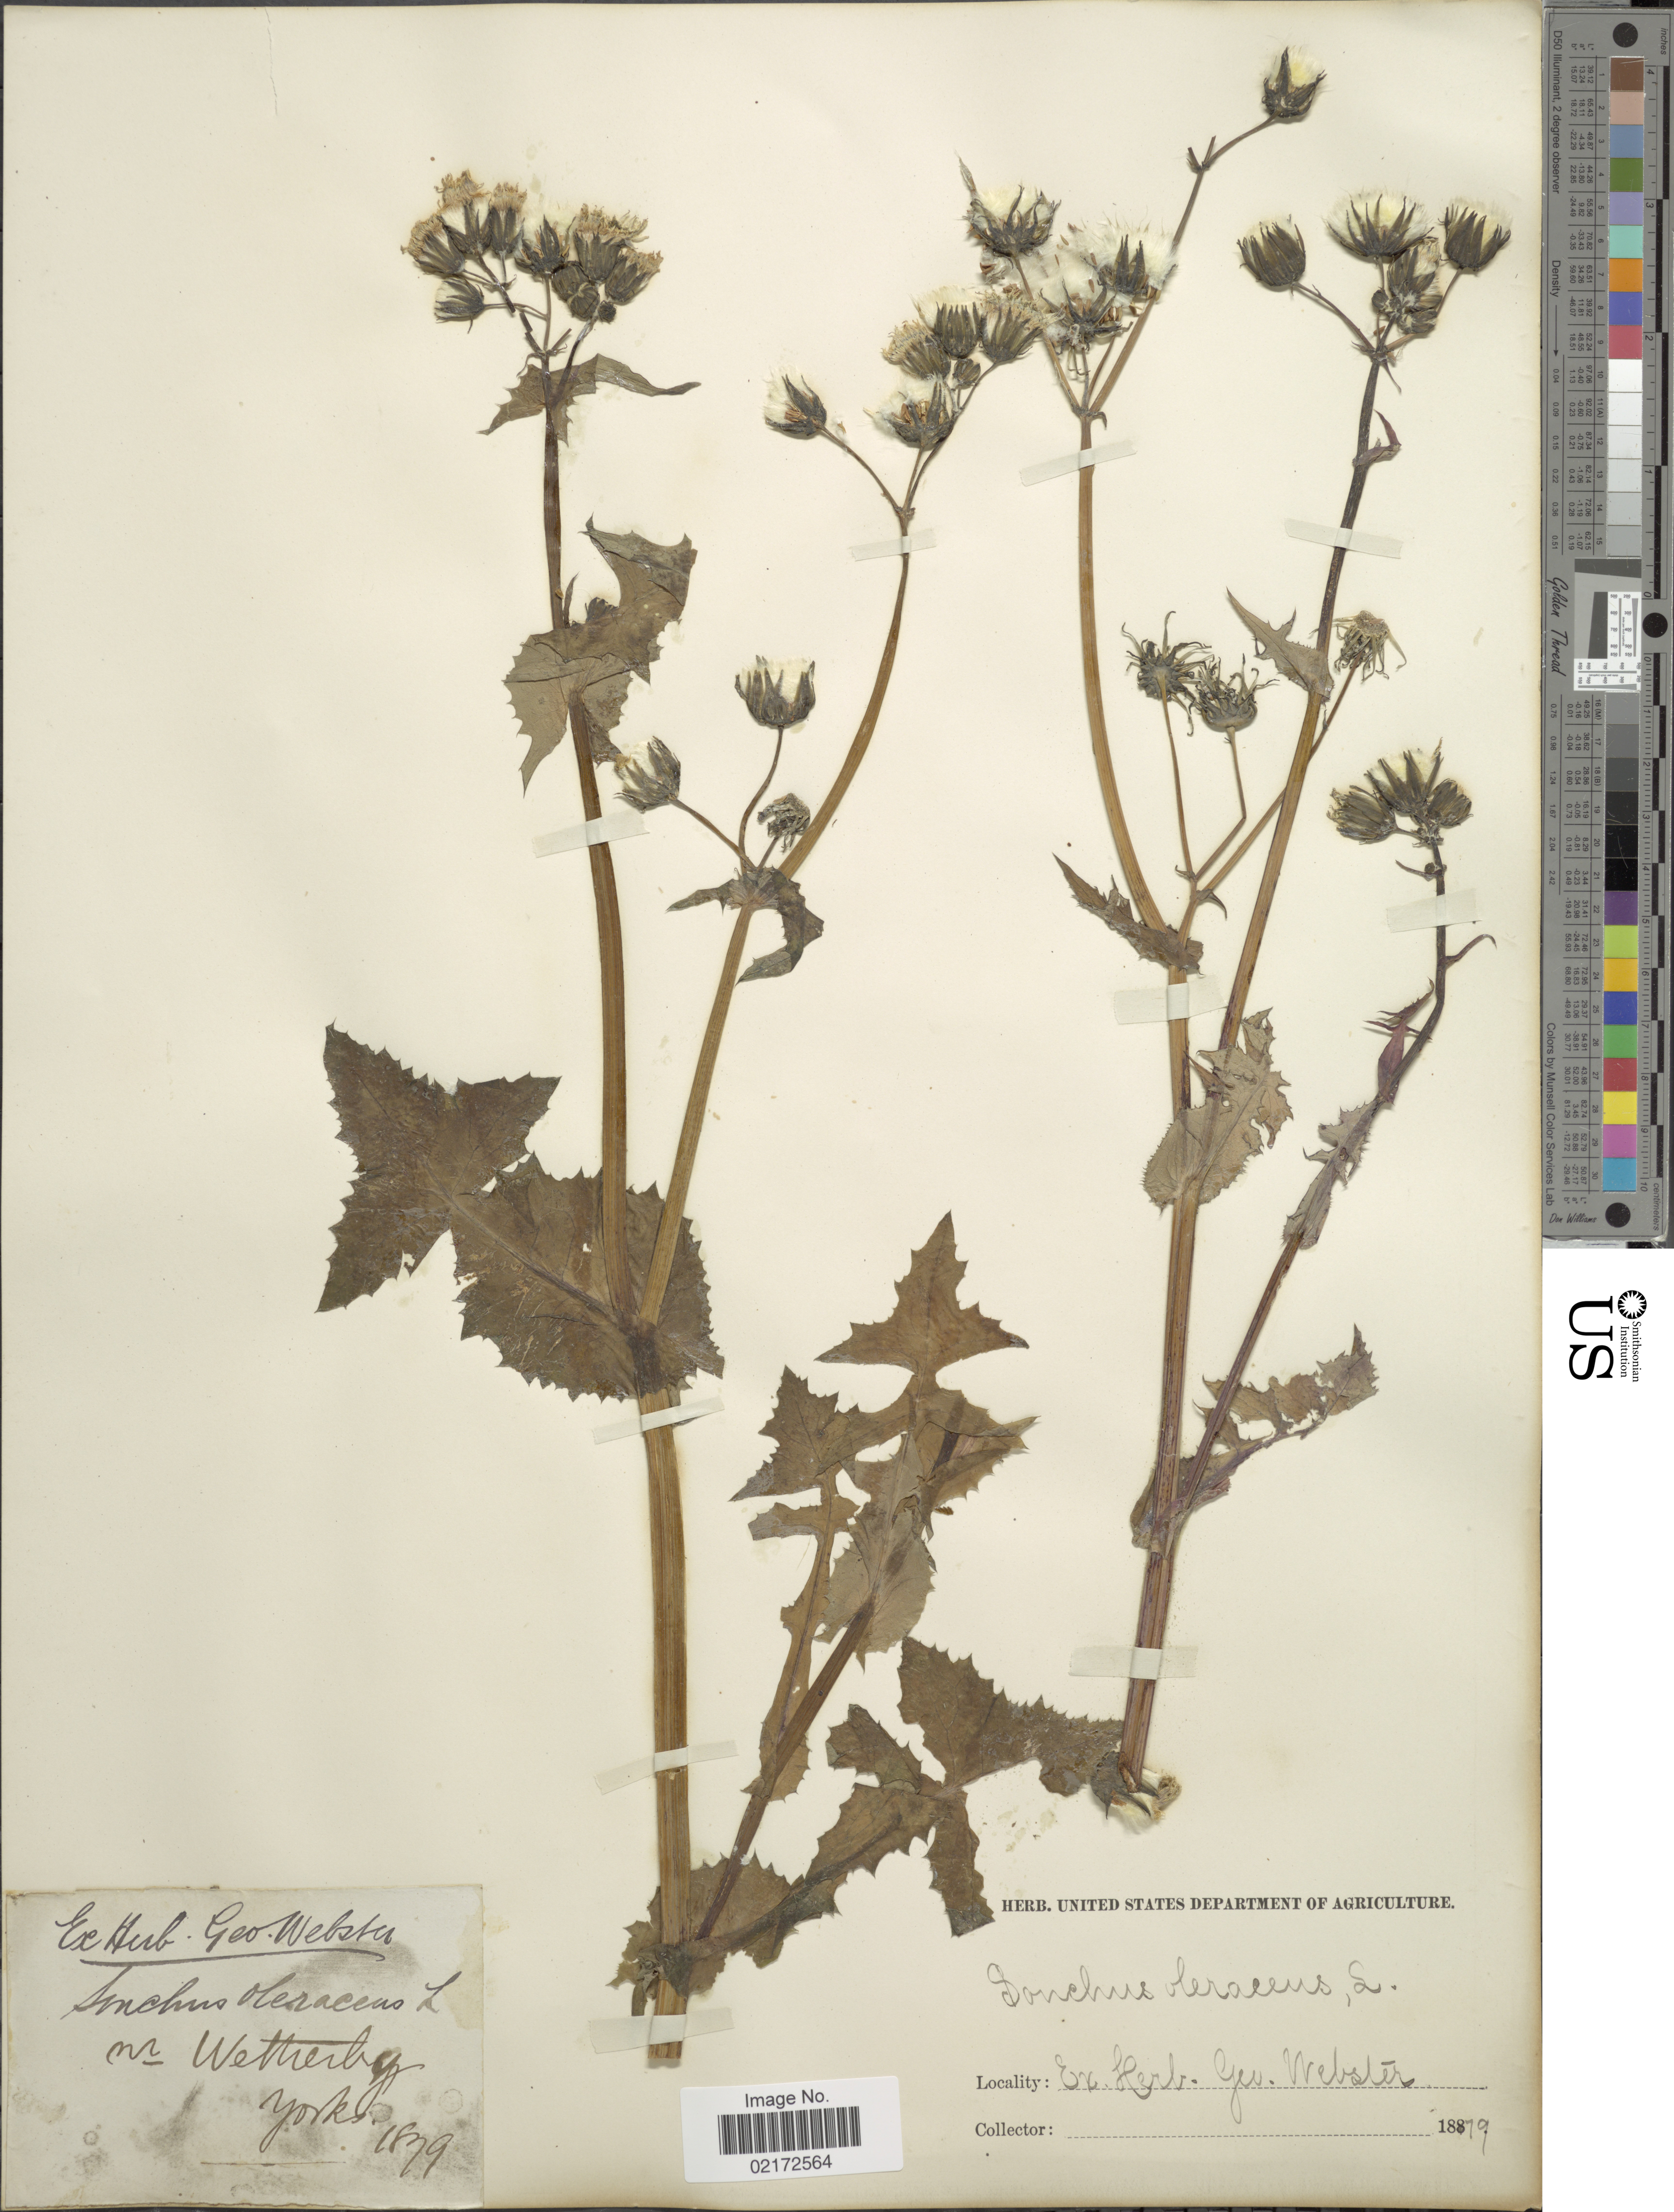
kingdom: Plantae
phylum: Tracheophyta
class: Magnoliopsida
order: Asterales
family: Asteraceae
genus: Sonchus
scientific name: Sonchus oleraceus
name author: L.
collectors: ex herb. Geo. Webster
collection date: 1879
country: United Kingdom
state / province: England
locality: Wetherby, Yorks.